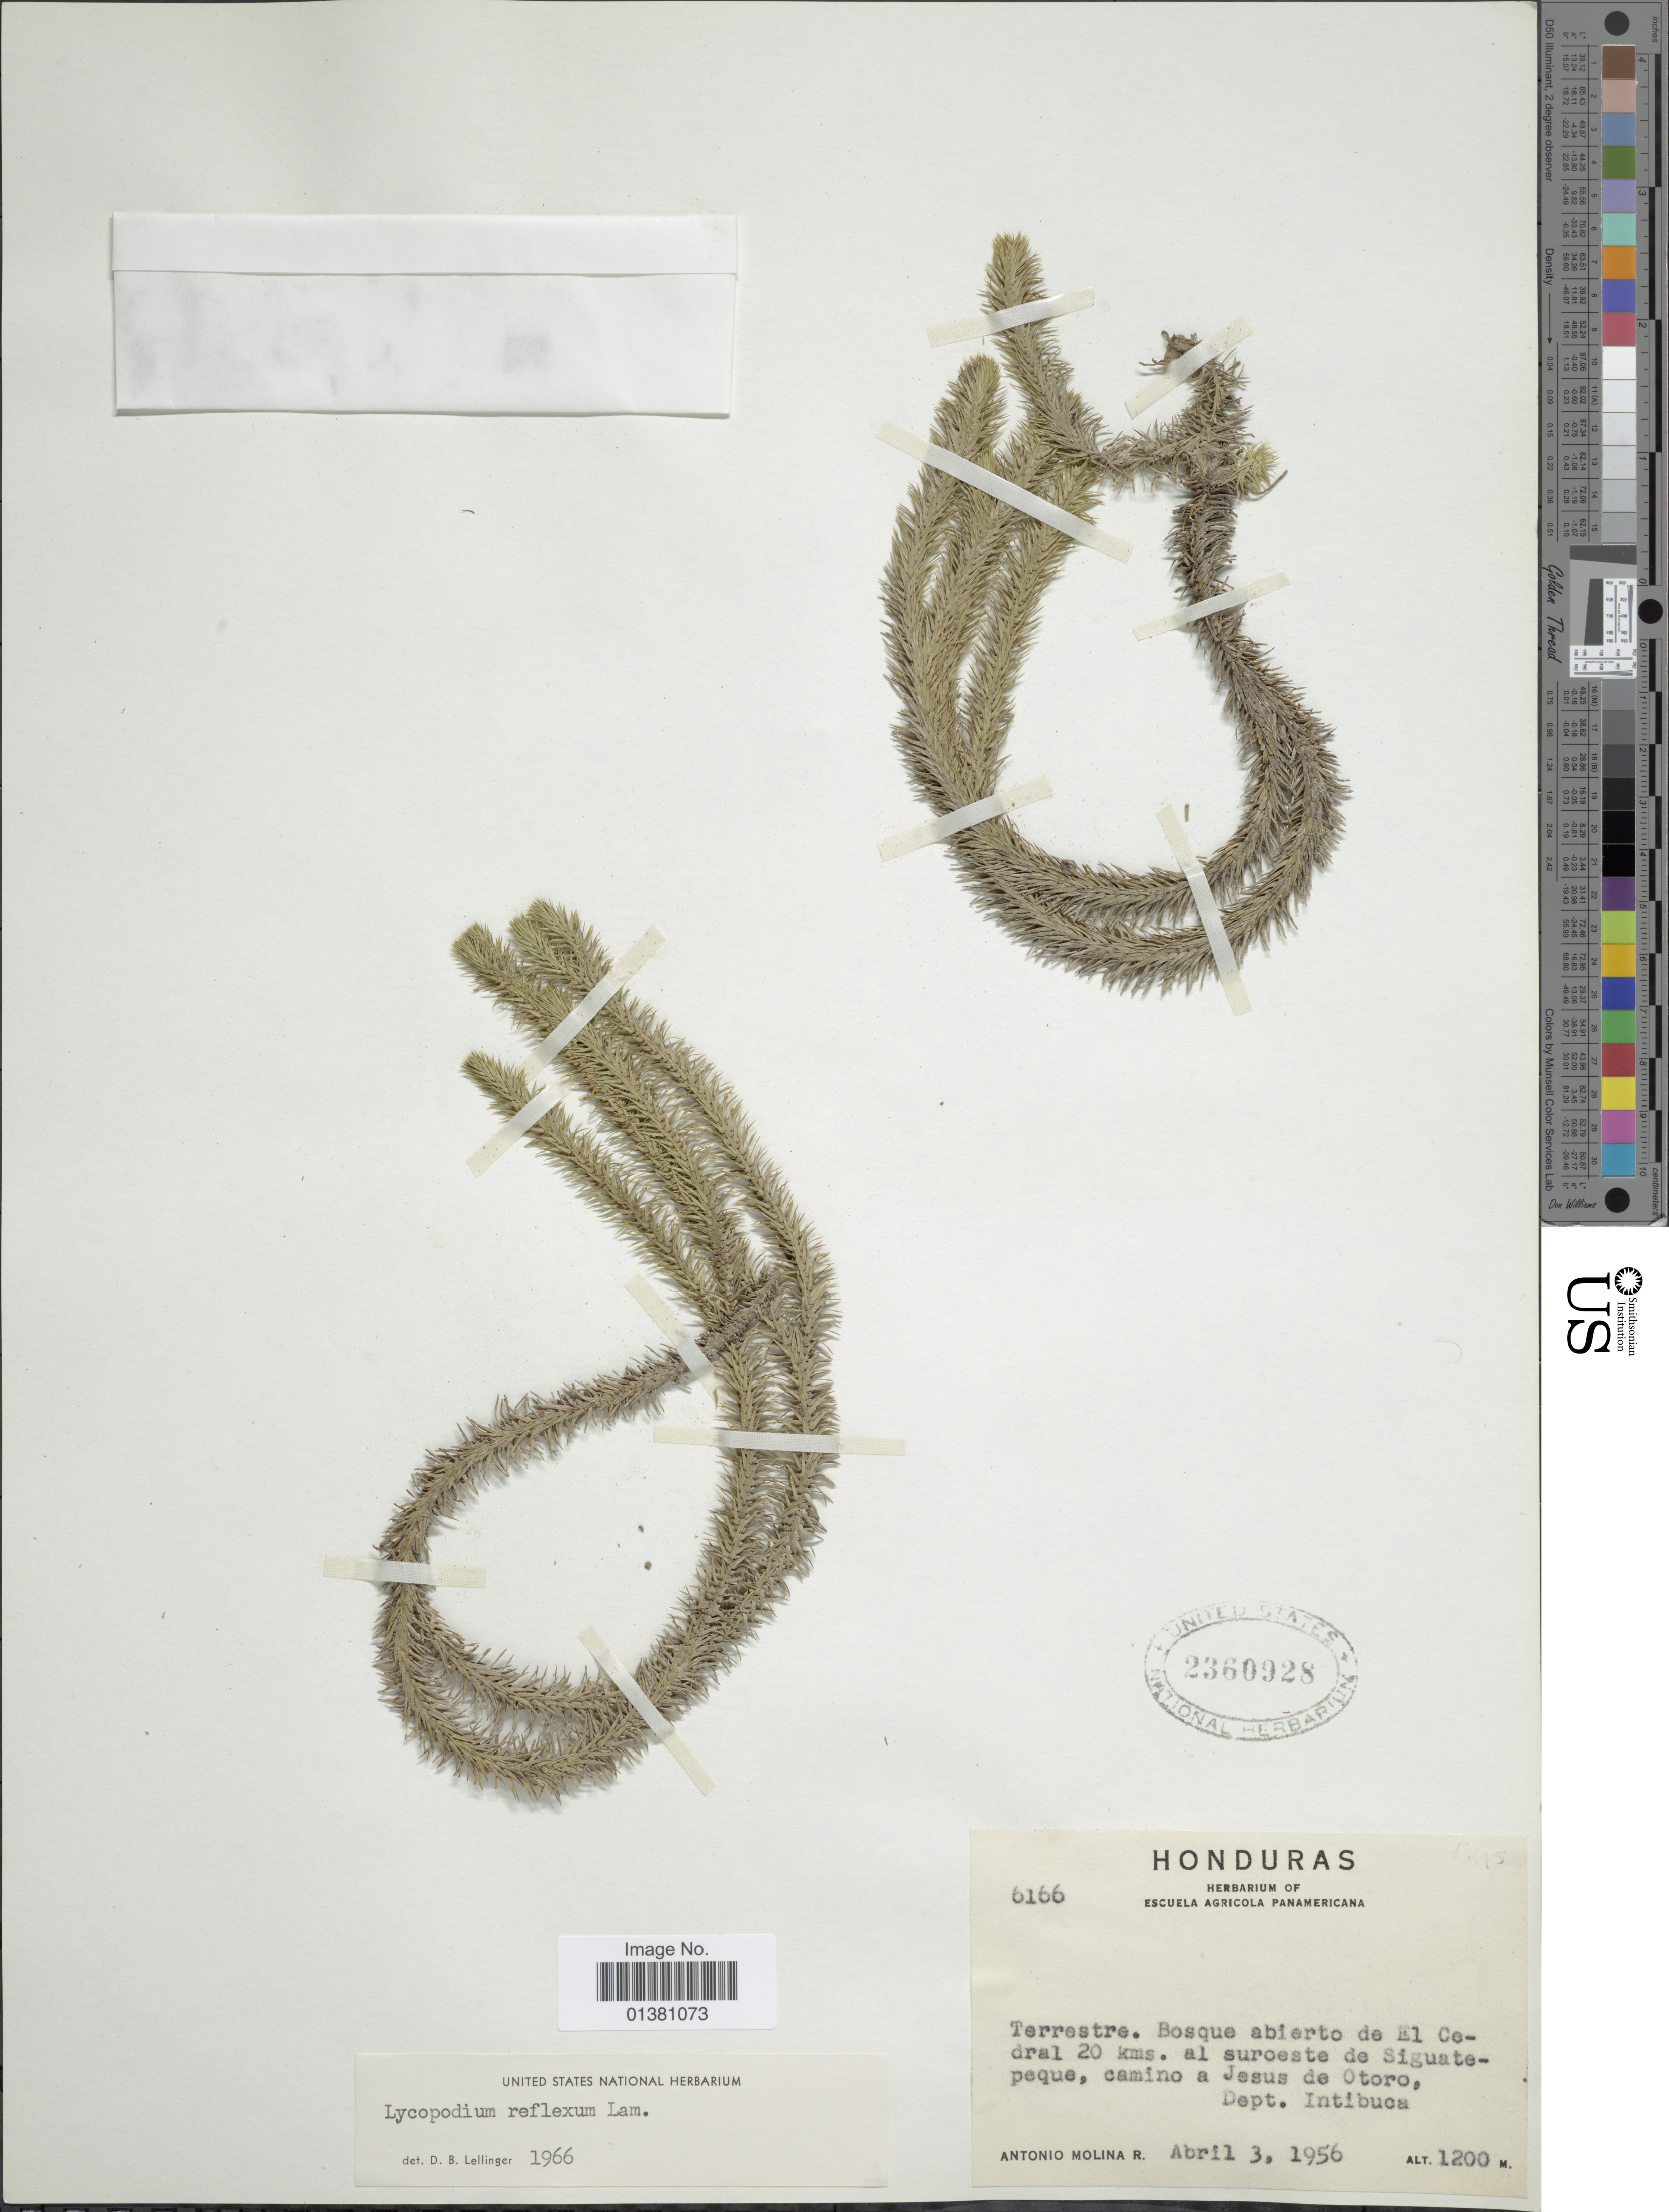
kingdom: Plantae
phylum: Tracheophyta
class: Lycopodiopsida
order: Lycopodiales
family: Lycopodiaceae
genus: Phlegmariurus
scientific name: Phlegmariurus reflexus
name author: (Lam.) B. Øllg.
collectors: A. Molina R.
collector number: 6166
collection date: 1956-04-03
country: Honduras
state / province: Intibuca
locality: Terreste, Bosque abierto de El Codral 20 kms al suroeste de Siguatepeque, camino a Jesus de Otoro, Dept Intibuca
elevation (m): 1200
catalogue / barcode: US 2360928